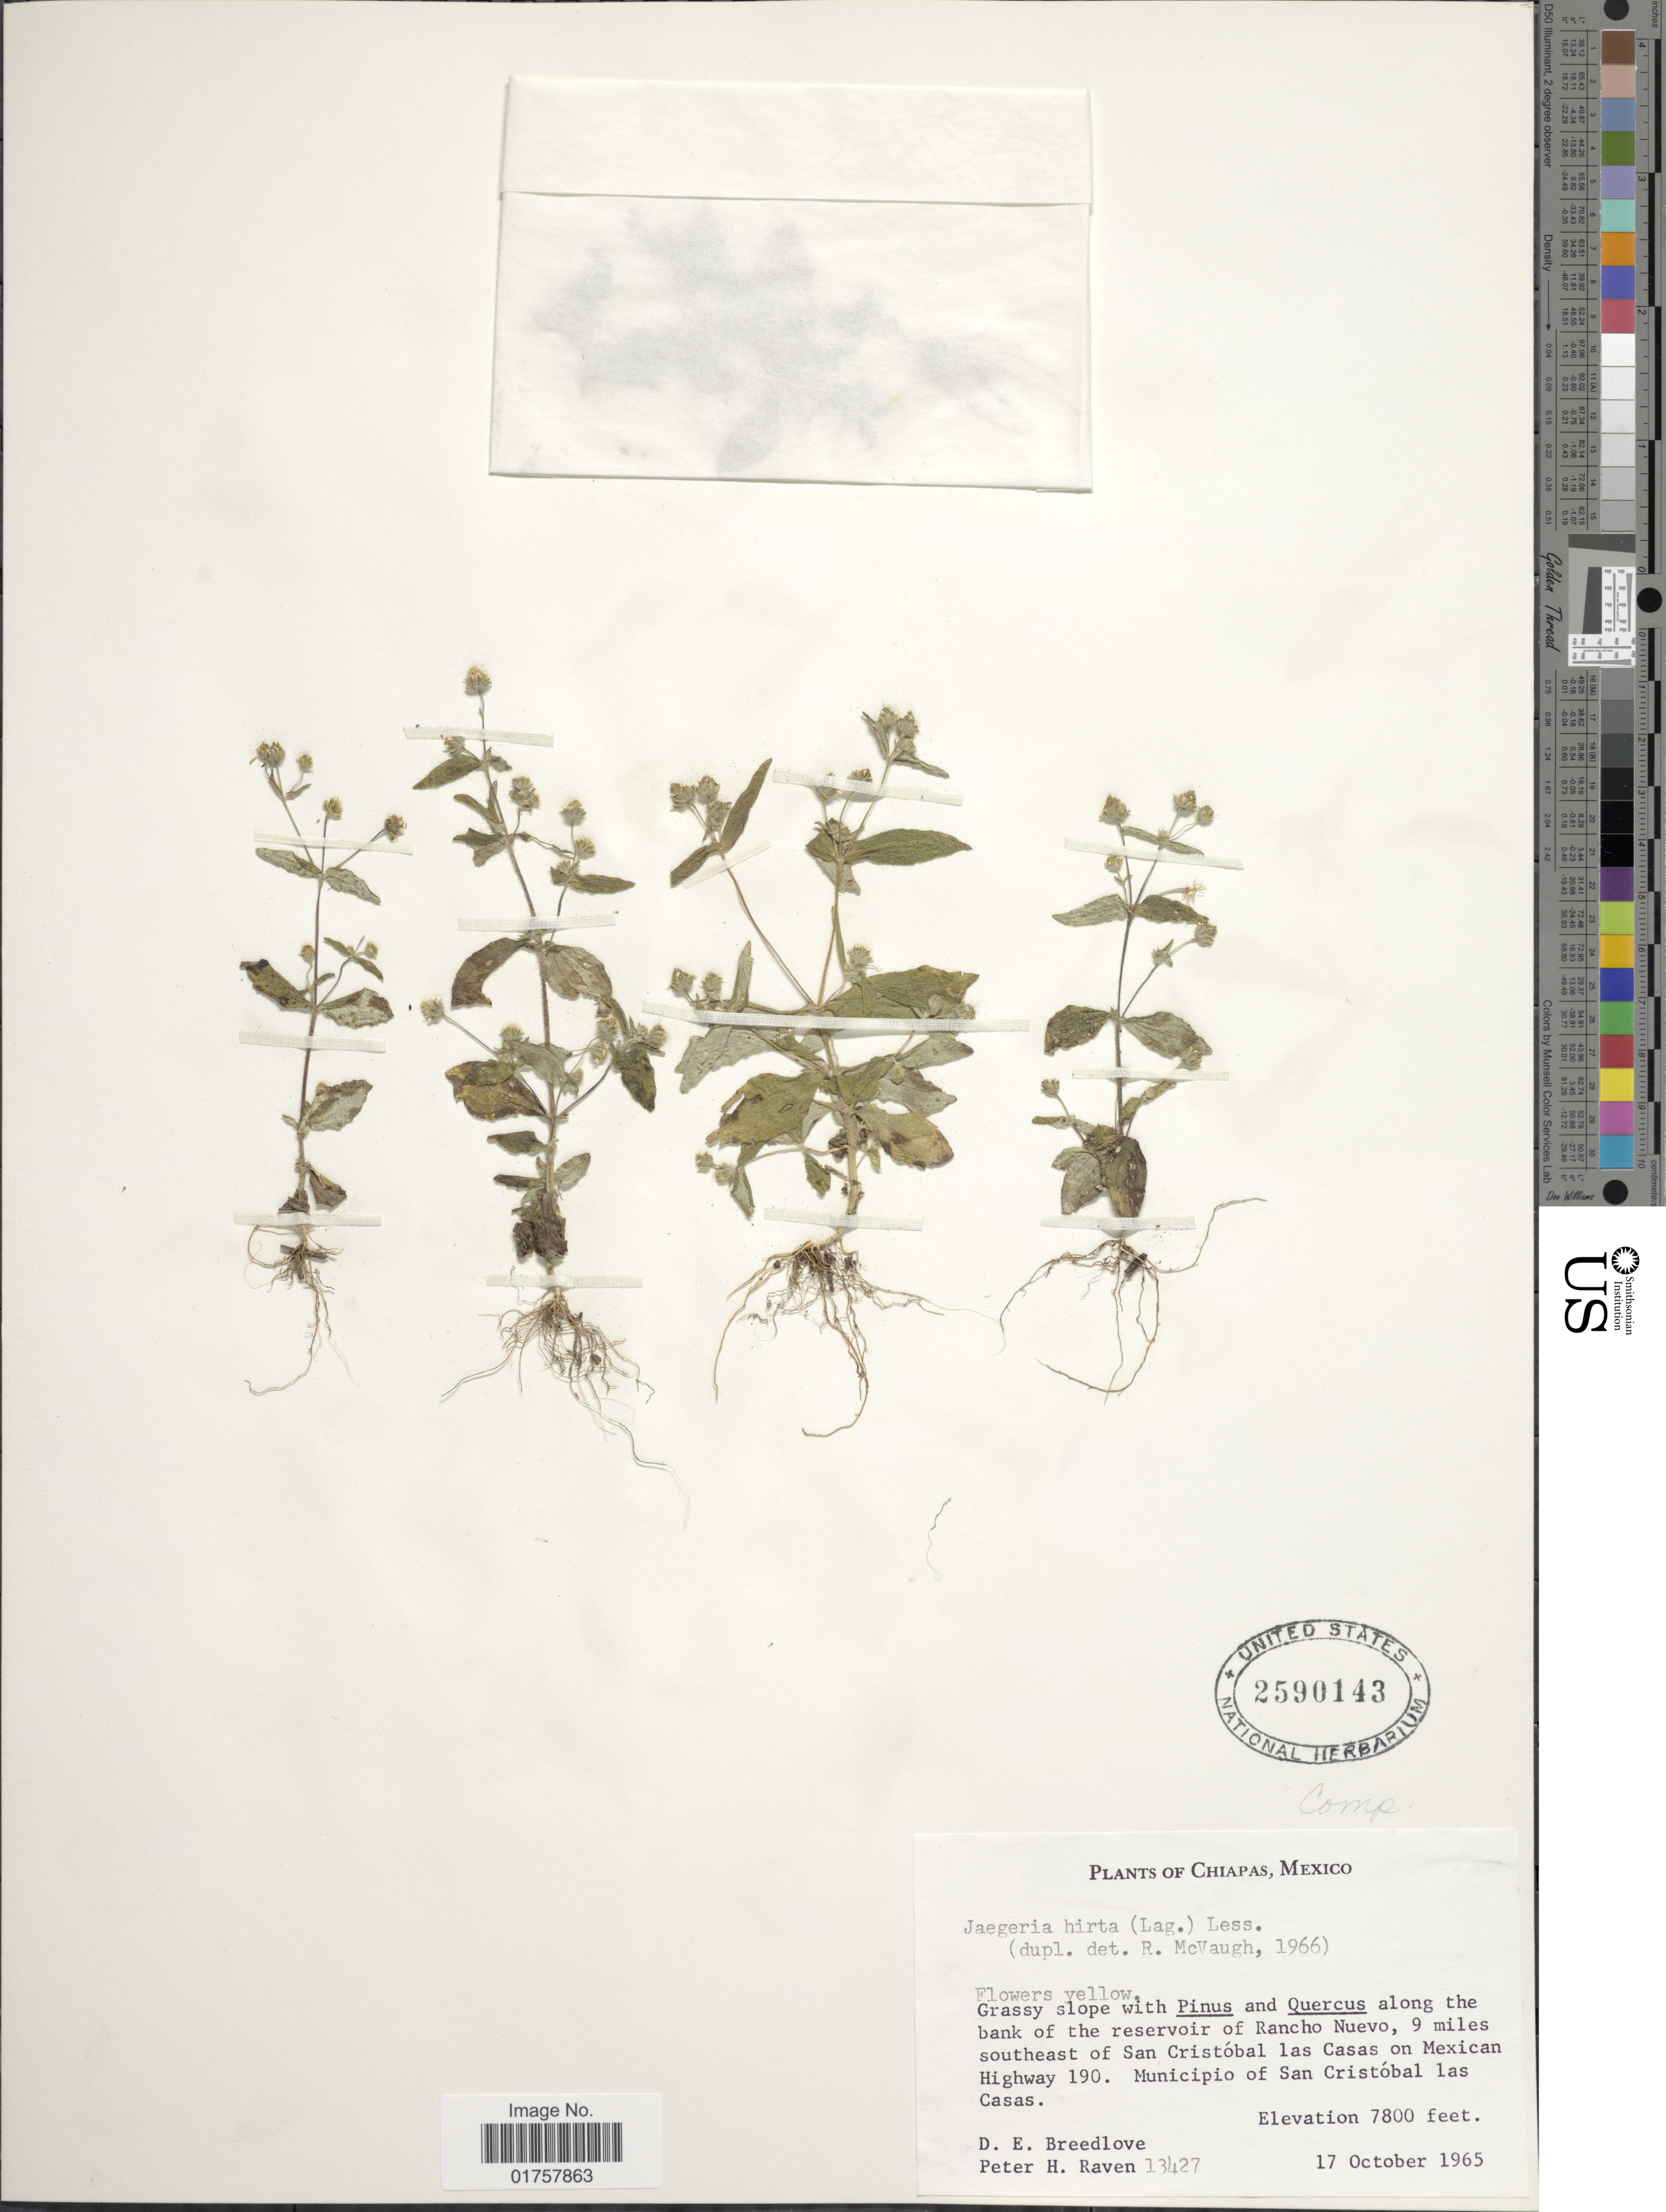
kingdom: Plantae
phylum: Tracheophyta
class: Magnoliopsida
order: Asterales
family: Asteraceae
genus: Jaegeria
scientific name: Jaegeria hirta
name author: (Lag.) Less.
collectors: D. E. Breedlove & P. Raven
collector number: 13427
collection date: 1965-10-17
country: Mexico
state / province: Chiapas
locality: Along the bank of the reservoir of Rancho Nuevo, 9 miles southeast of San Cristóbal las Casas on Mexican Highway 190, Municipio of San Cristóbal las Casas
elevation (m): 2377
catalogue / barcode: US 2590143